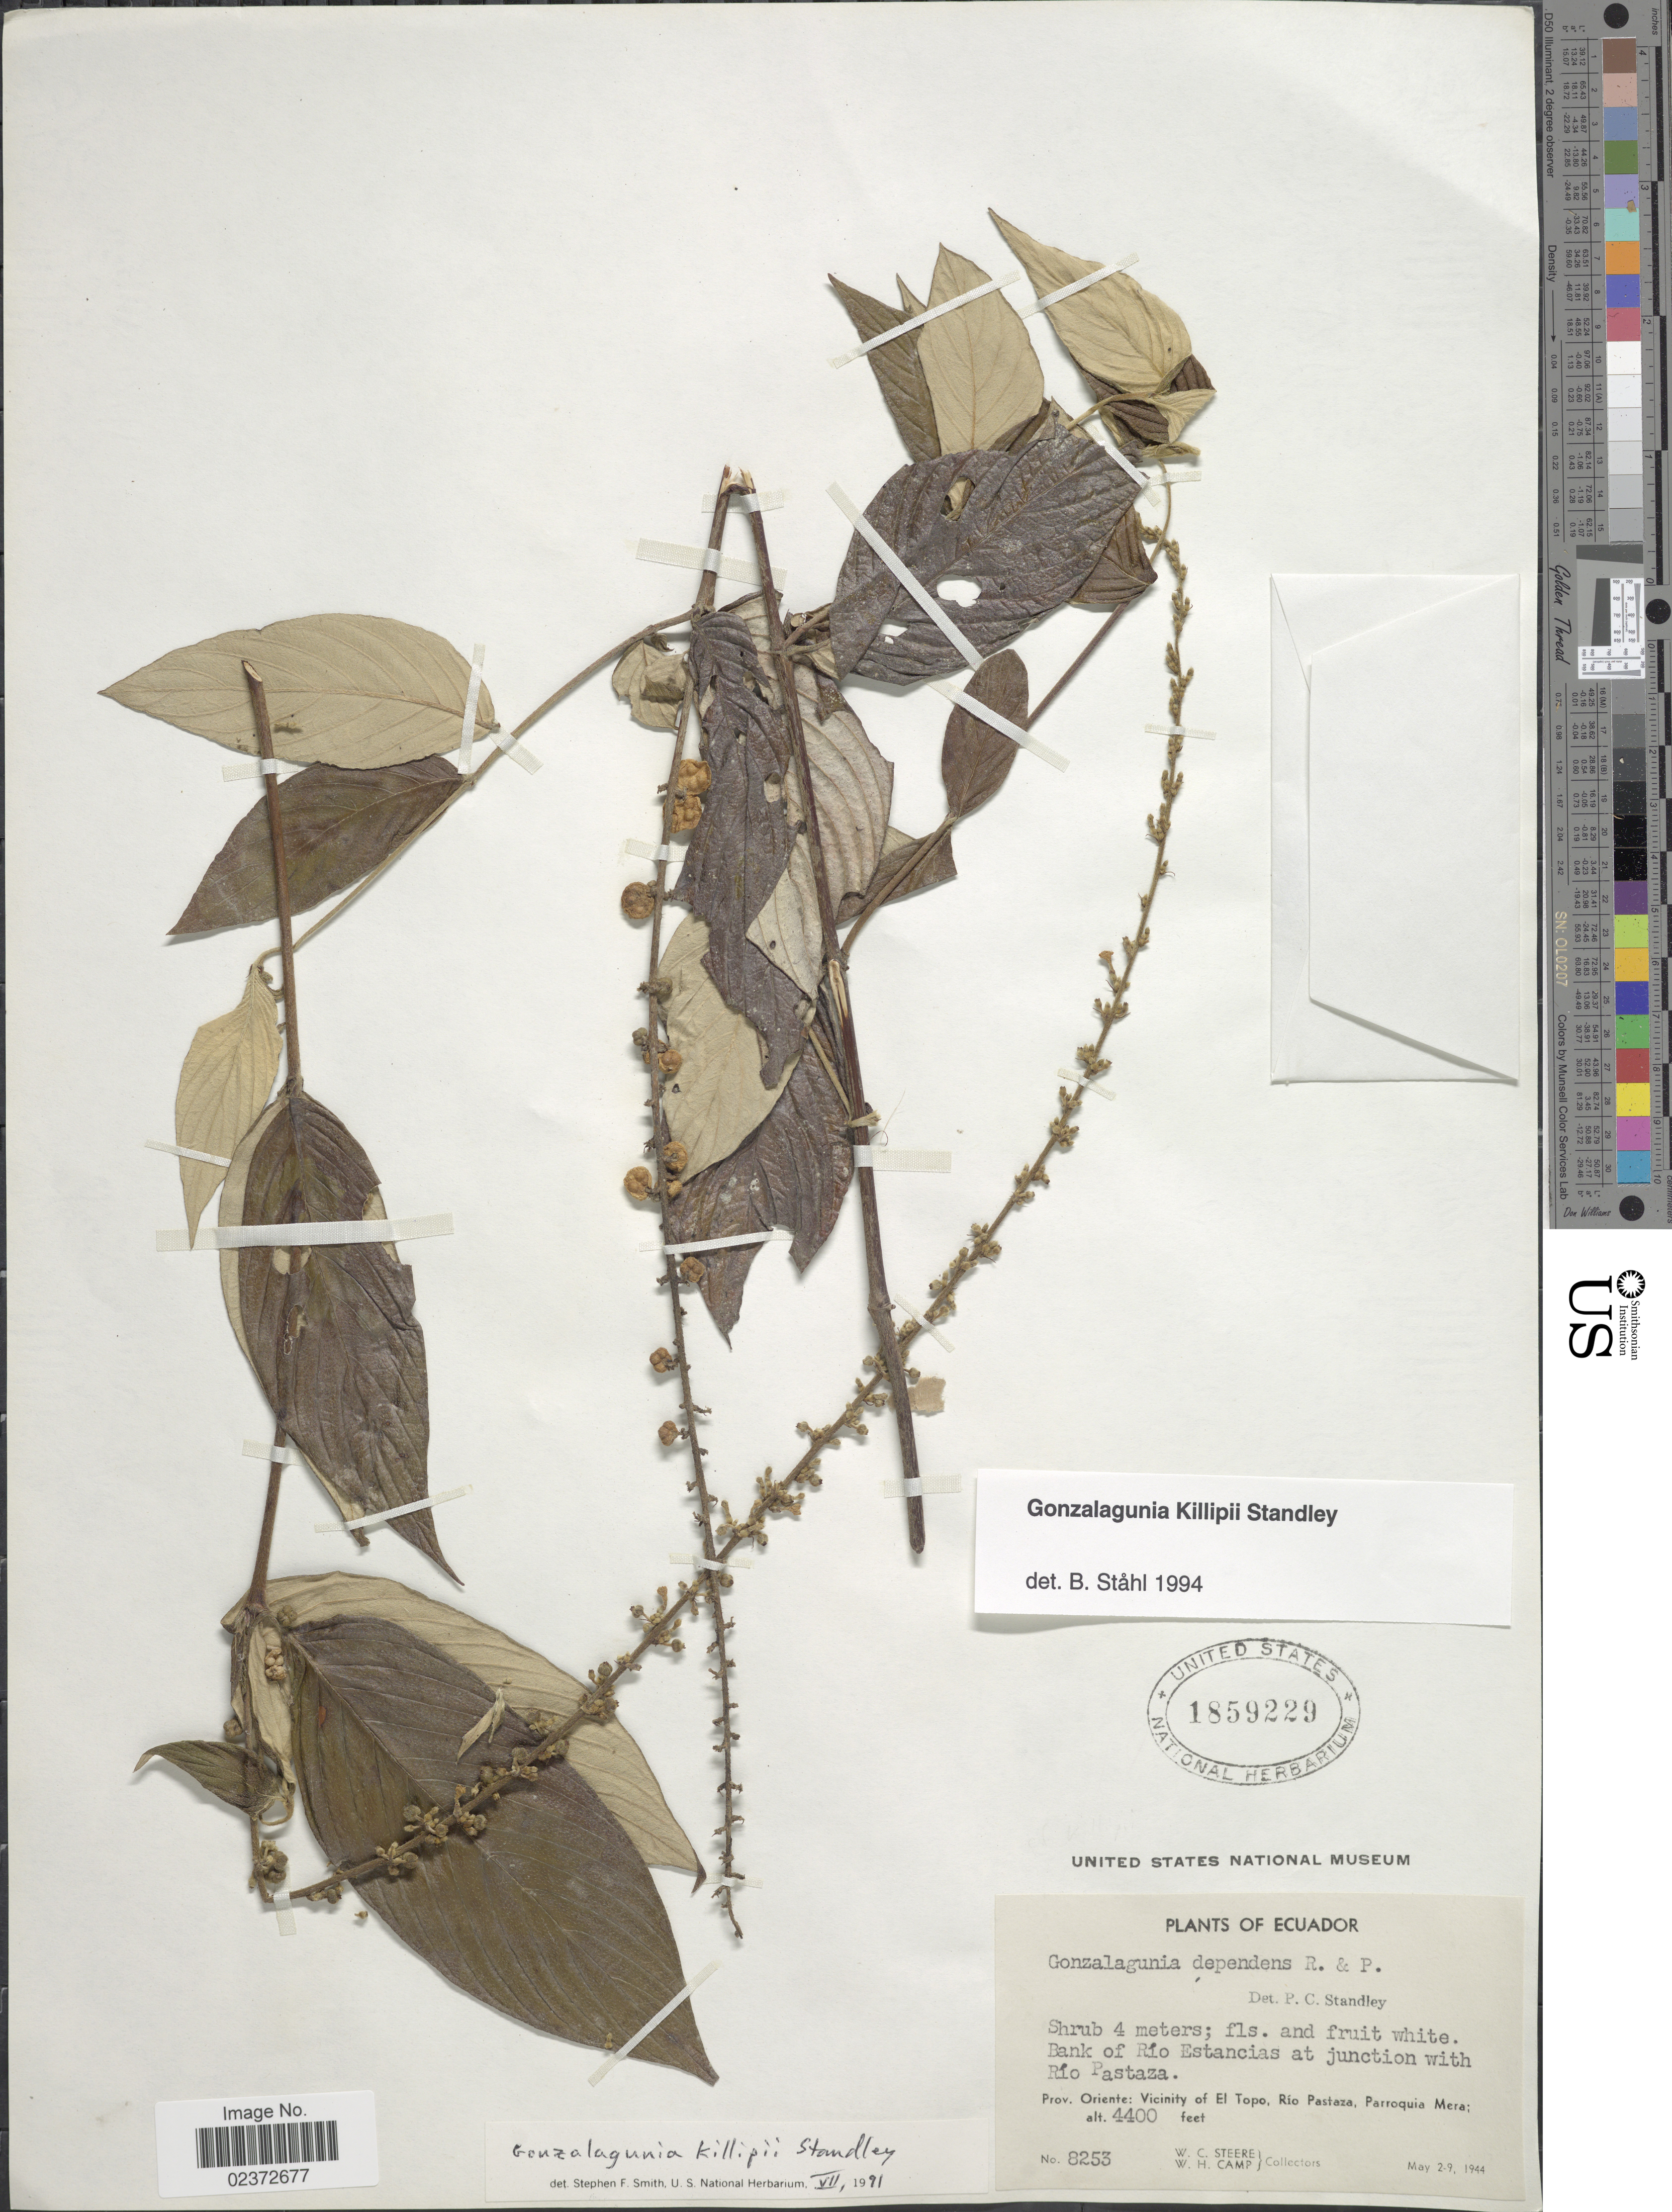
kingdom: Plantae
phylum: Tracheophyta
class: Magnoliopsida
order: Gentianales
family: Rubiaceae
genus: Gonzalagunia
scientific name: Gonzalagunia killipii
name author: Standl.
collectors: W. C. Steere & W. H. Camp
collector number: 8253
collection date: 1944-05-02/1944-05-09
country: Ecuador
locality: Bank of Rio Estancias at junction with Rio Pastaza. Prov. Orientes: Vicinity of El Topo, Rio Pastaza, parroquia Mera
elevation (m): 1341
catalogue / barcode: US 1859229